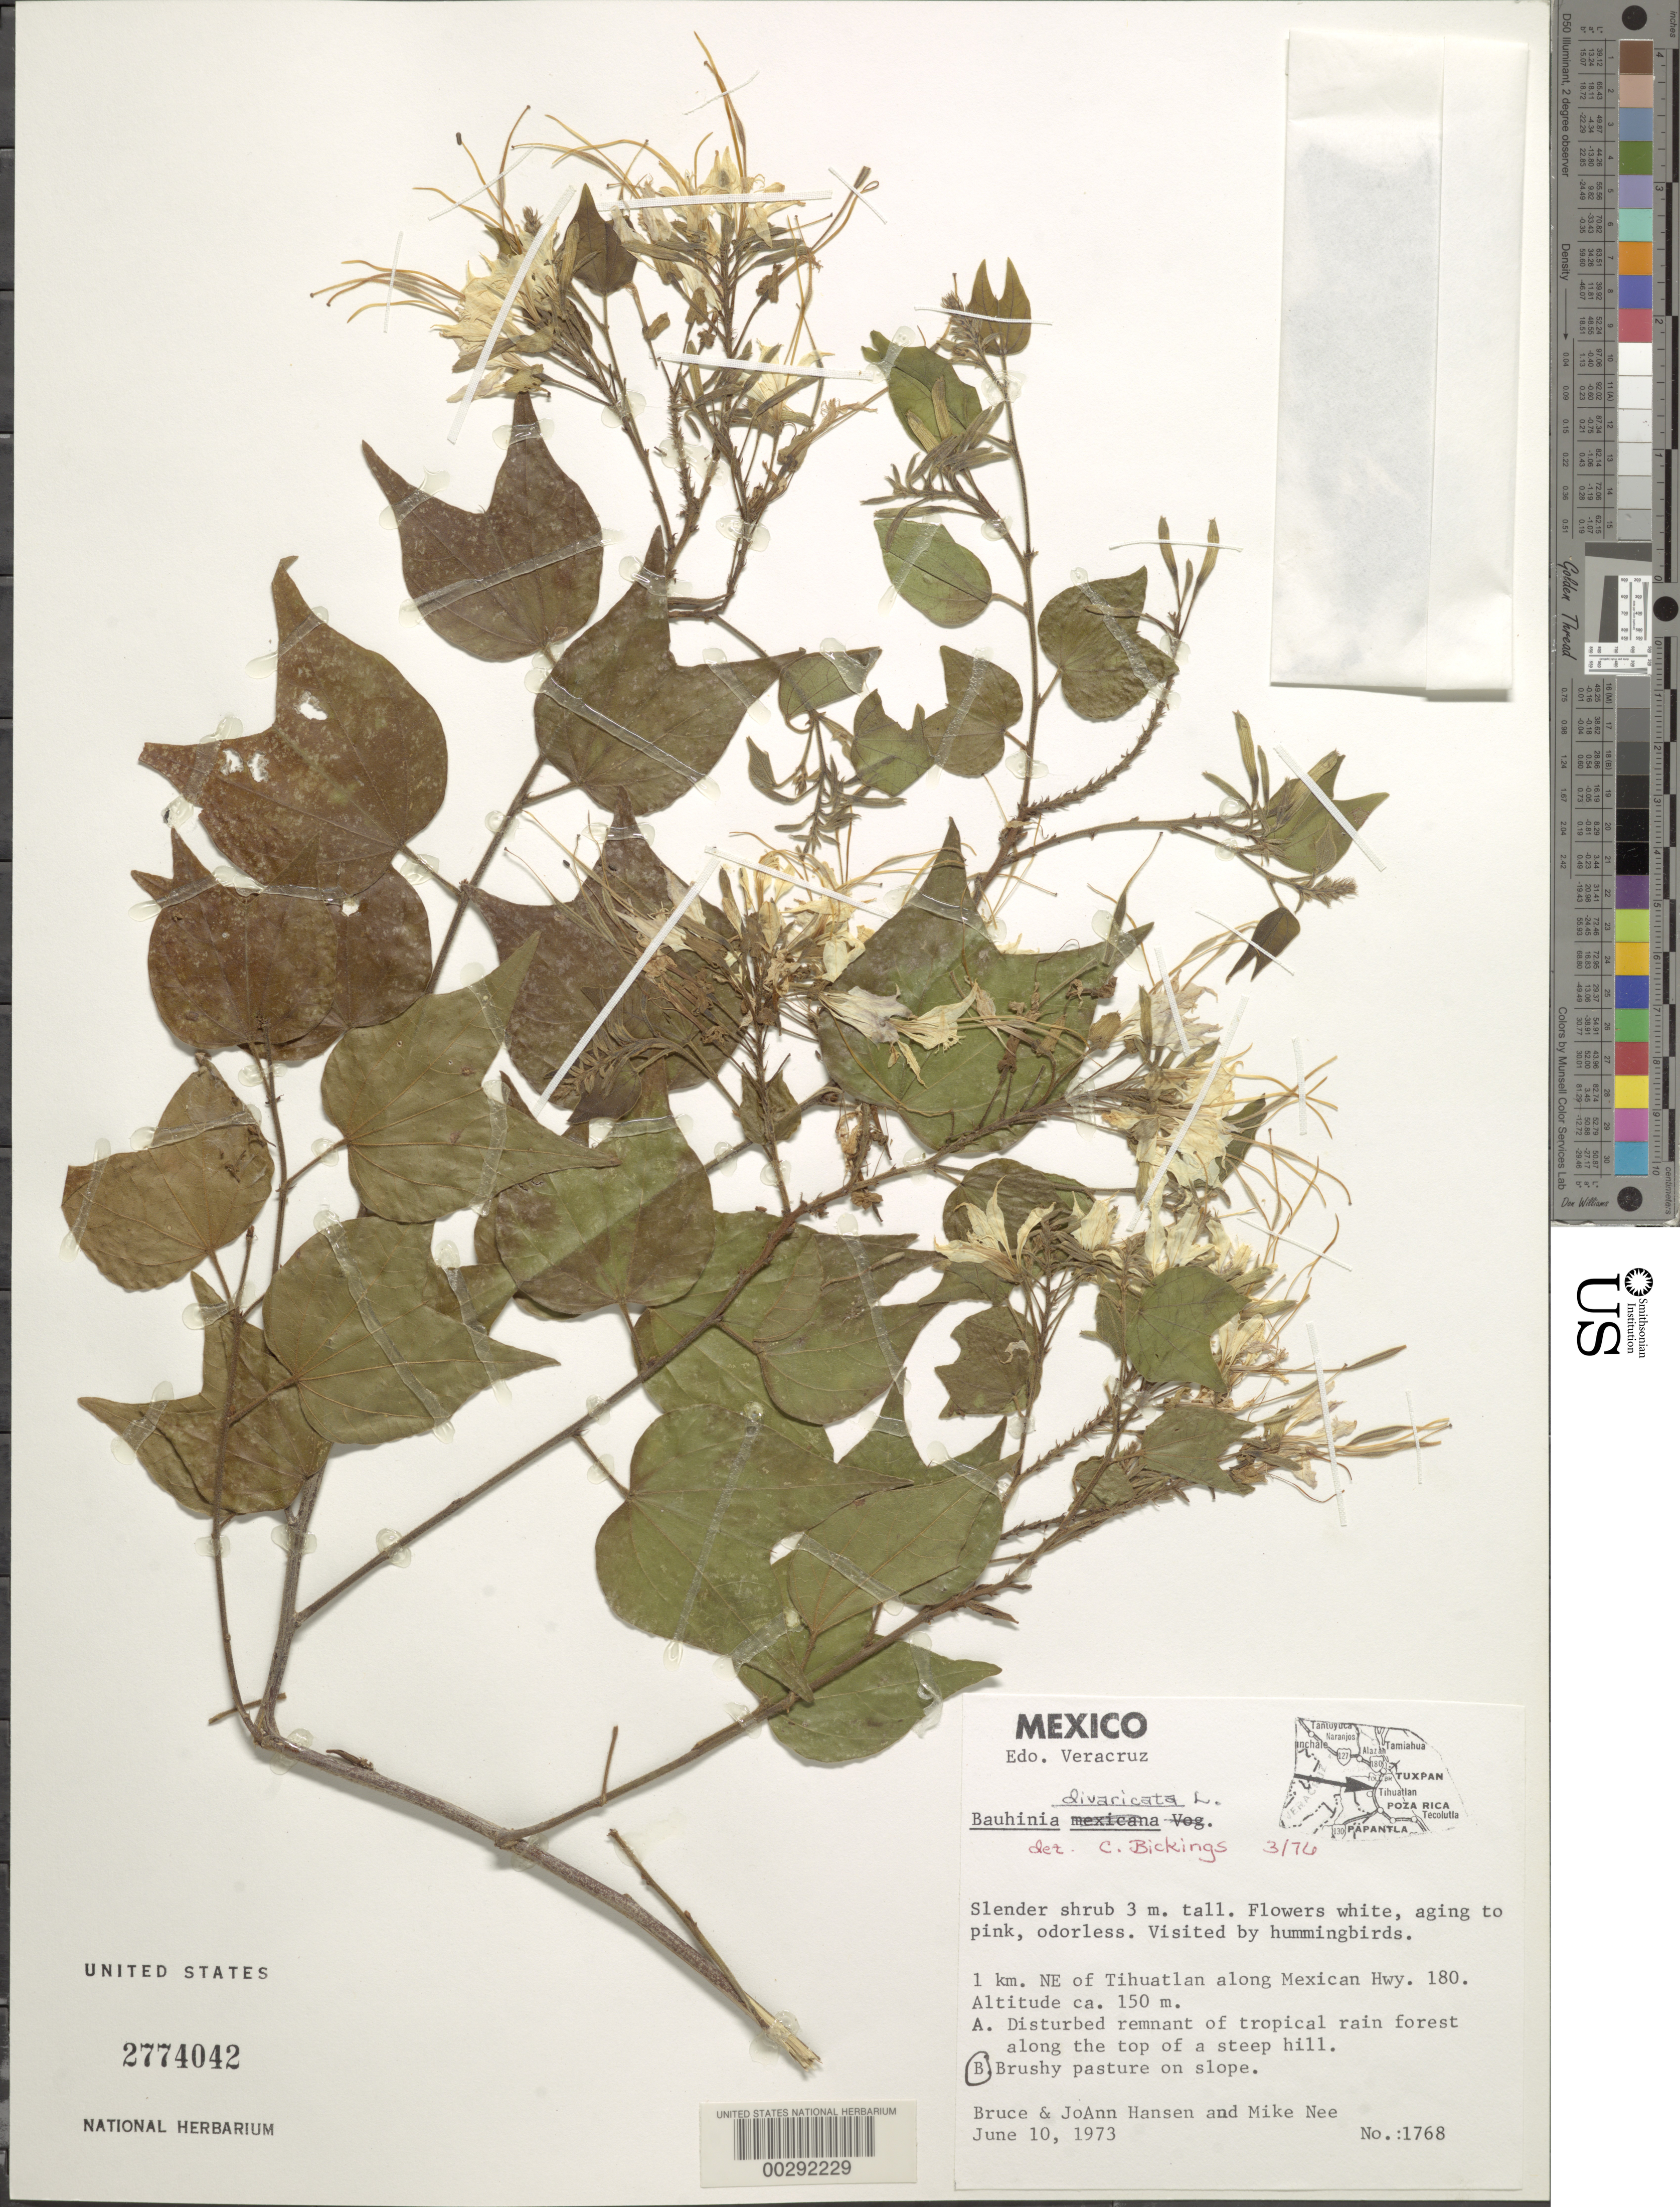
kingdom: Plantae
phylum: Tracheophyta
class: Magnoliopsida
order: Fabales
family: Fabaceae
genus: Bauhinia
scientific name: Bauhinia divaricata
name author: L.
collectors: B. Hansen, J. Hansen & M. Nee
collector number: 1768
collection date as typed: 10 Jun 1973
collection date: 1973-06-10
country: Mexico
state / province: Veracruz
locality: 1 km NE of Tihuatlan along Mexican hwy 180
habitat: Brushy pasture on slope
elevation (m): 150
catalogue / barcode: US 2774042